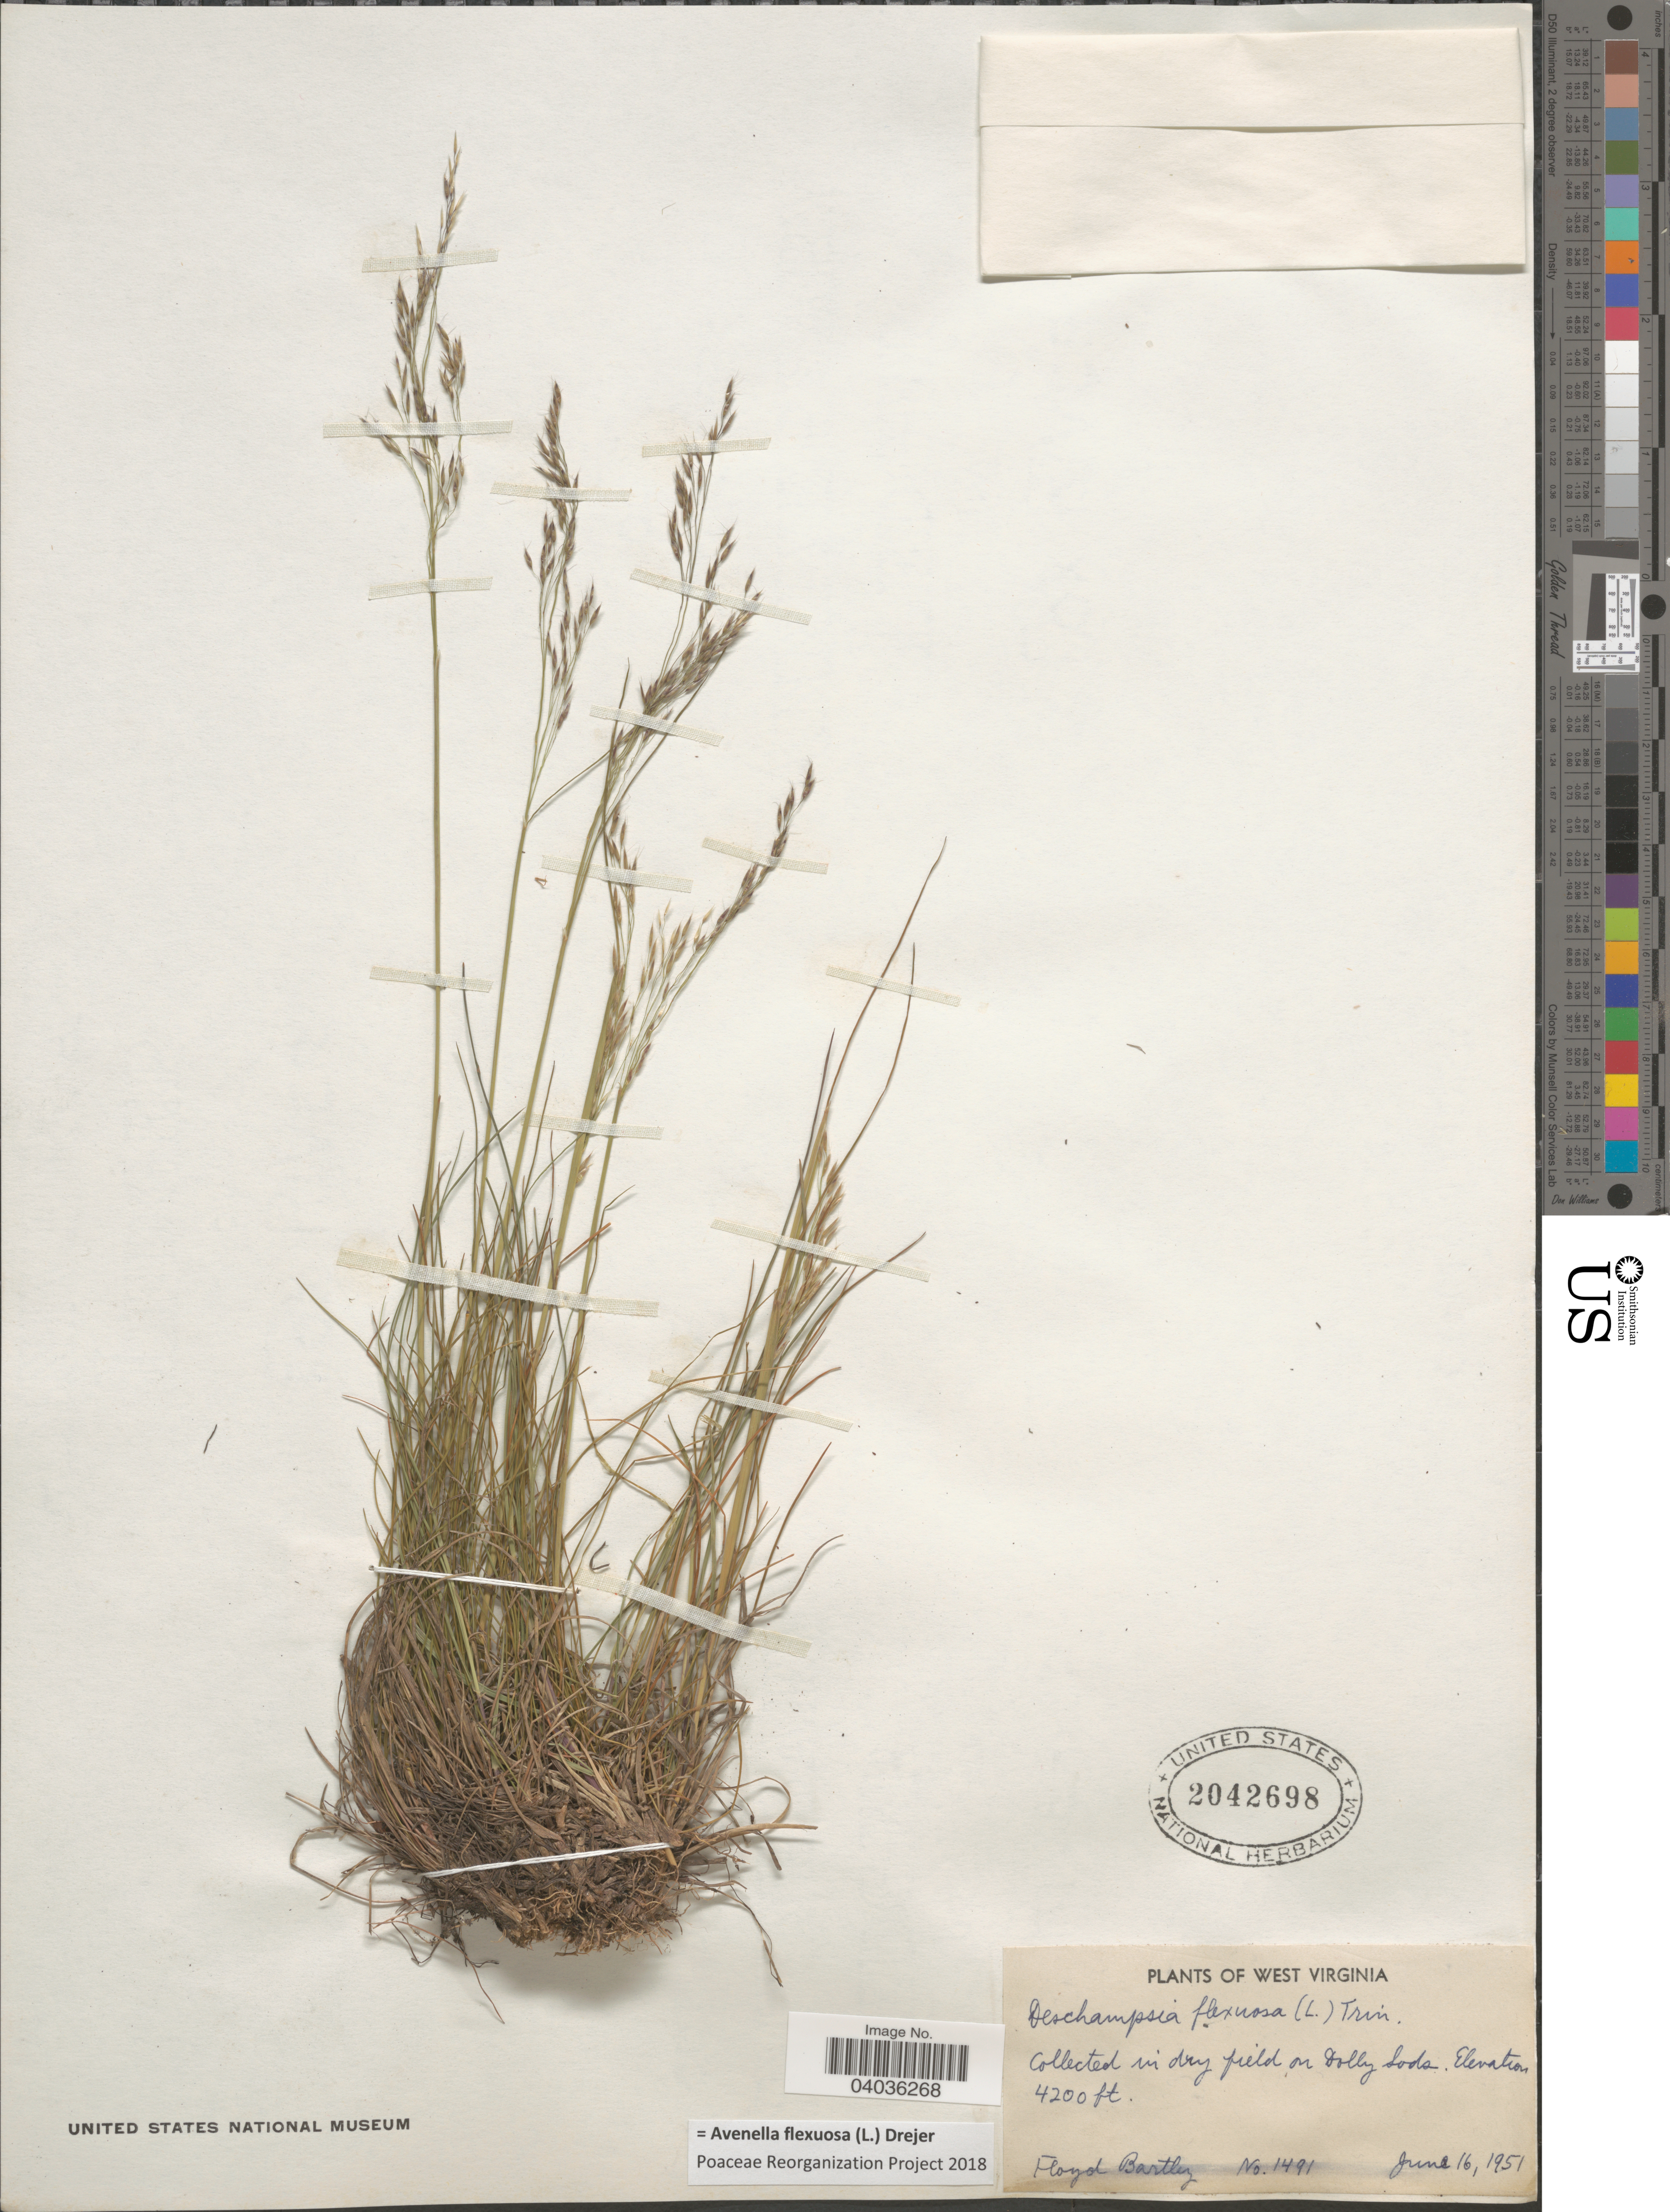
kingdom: Plantae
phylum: Tracheophyta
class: Liliopsida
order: Poales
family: Poaceae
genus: Avenella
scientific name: Avenella flexuosa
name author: (L.) Drejer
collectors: F. Bartley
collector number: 1491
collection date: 1951-06-16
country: United States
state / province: West Virginia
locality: Dry field on Dolly Sods.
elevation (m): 1280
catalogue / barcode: US 2042698